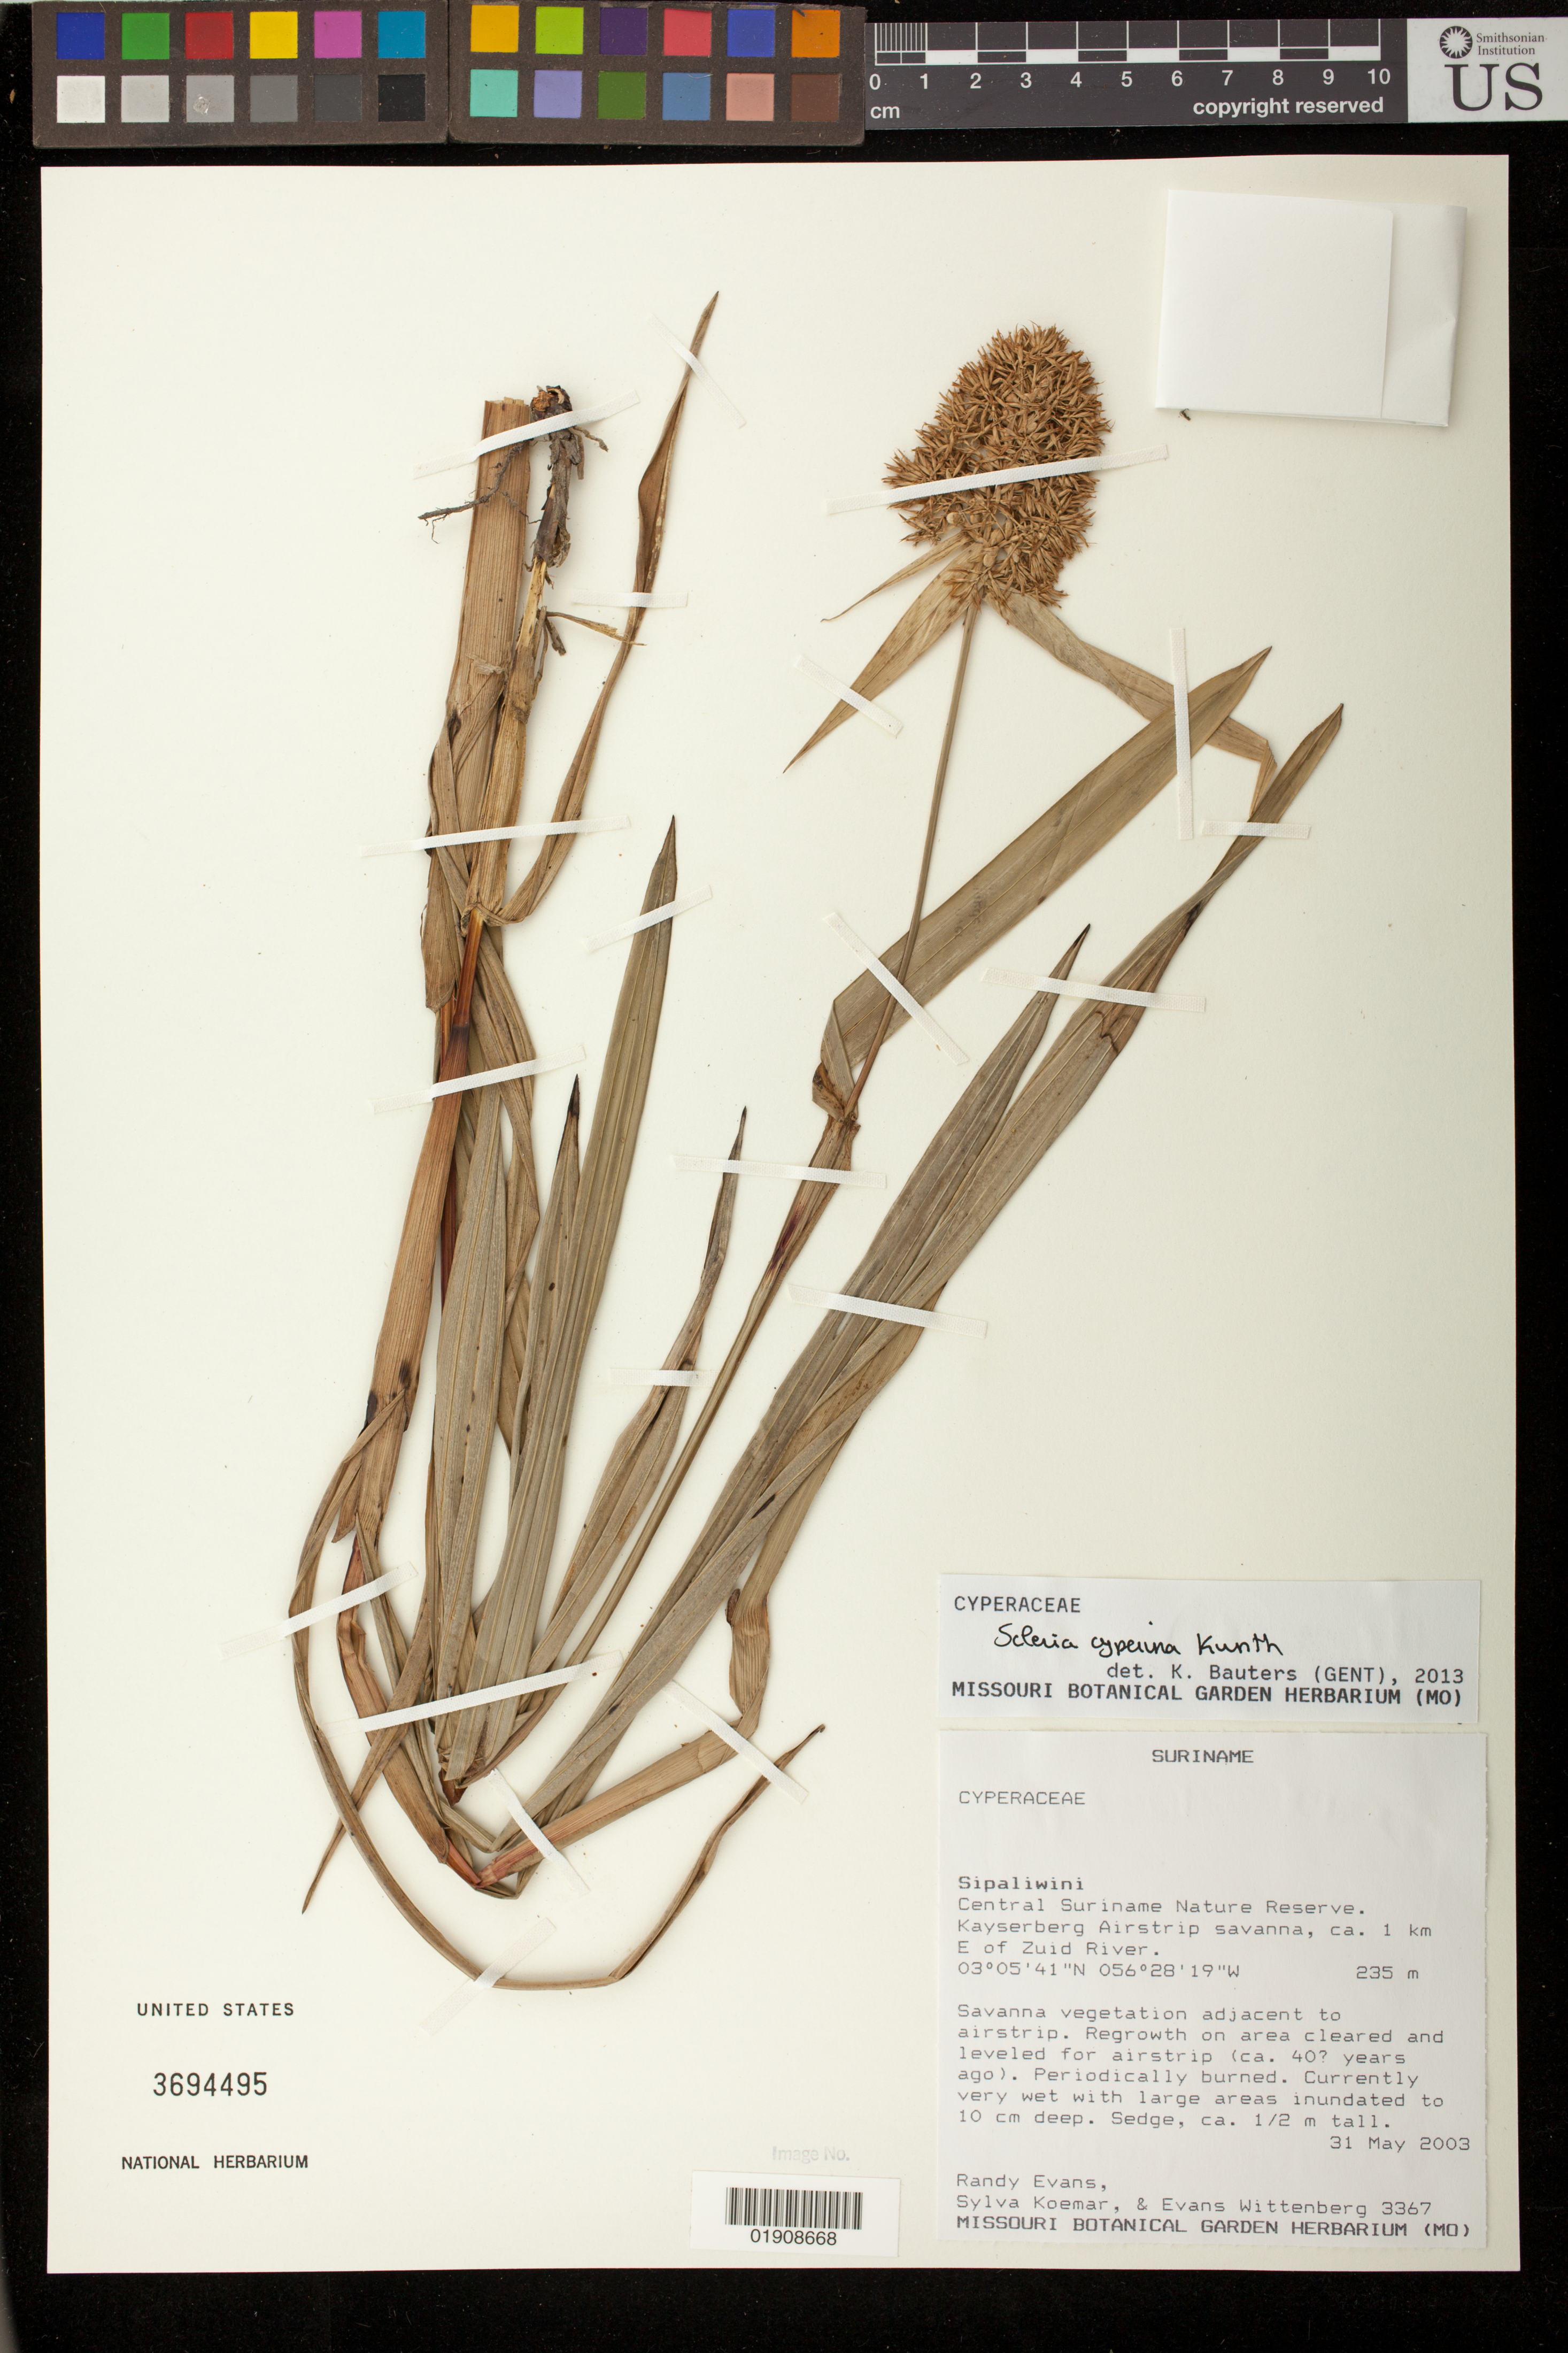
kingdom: Plantae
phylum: Tracheophyta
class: Liliopsida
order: Poales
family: Cyperaceae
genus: Scleria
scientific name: Scleria cyperina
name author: Willd. ex Kunth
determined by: Bauters, K.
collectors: R. Evans, S. Koemar & E. Wittenberg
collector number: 3367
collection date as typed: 31-May-03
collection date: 2003-05-31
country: Suriname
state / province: Sipaliwini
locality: Central Suriname Nature Reserve. Kayserberg Airstrip savanna, ca 1km E of Zuid River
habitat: Savanna vegetation adjacent to airstrip. Regrowth on area cleared and leveled for airstrip (ca. 40? years ago0. Periodically burned. Currently very wet with large areas incundated to 10 cm deep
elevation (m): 235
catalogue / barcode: US 3694495